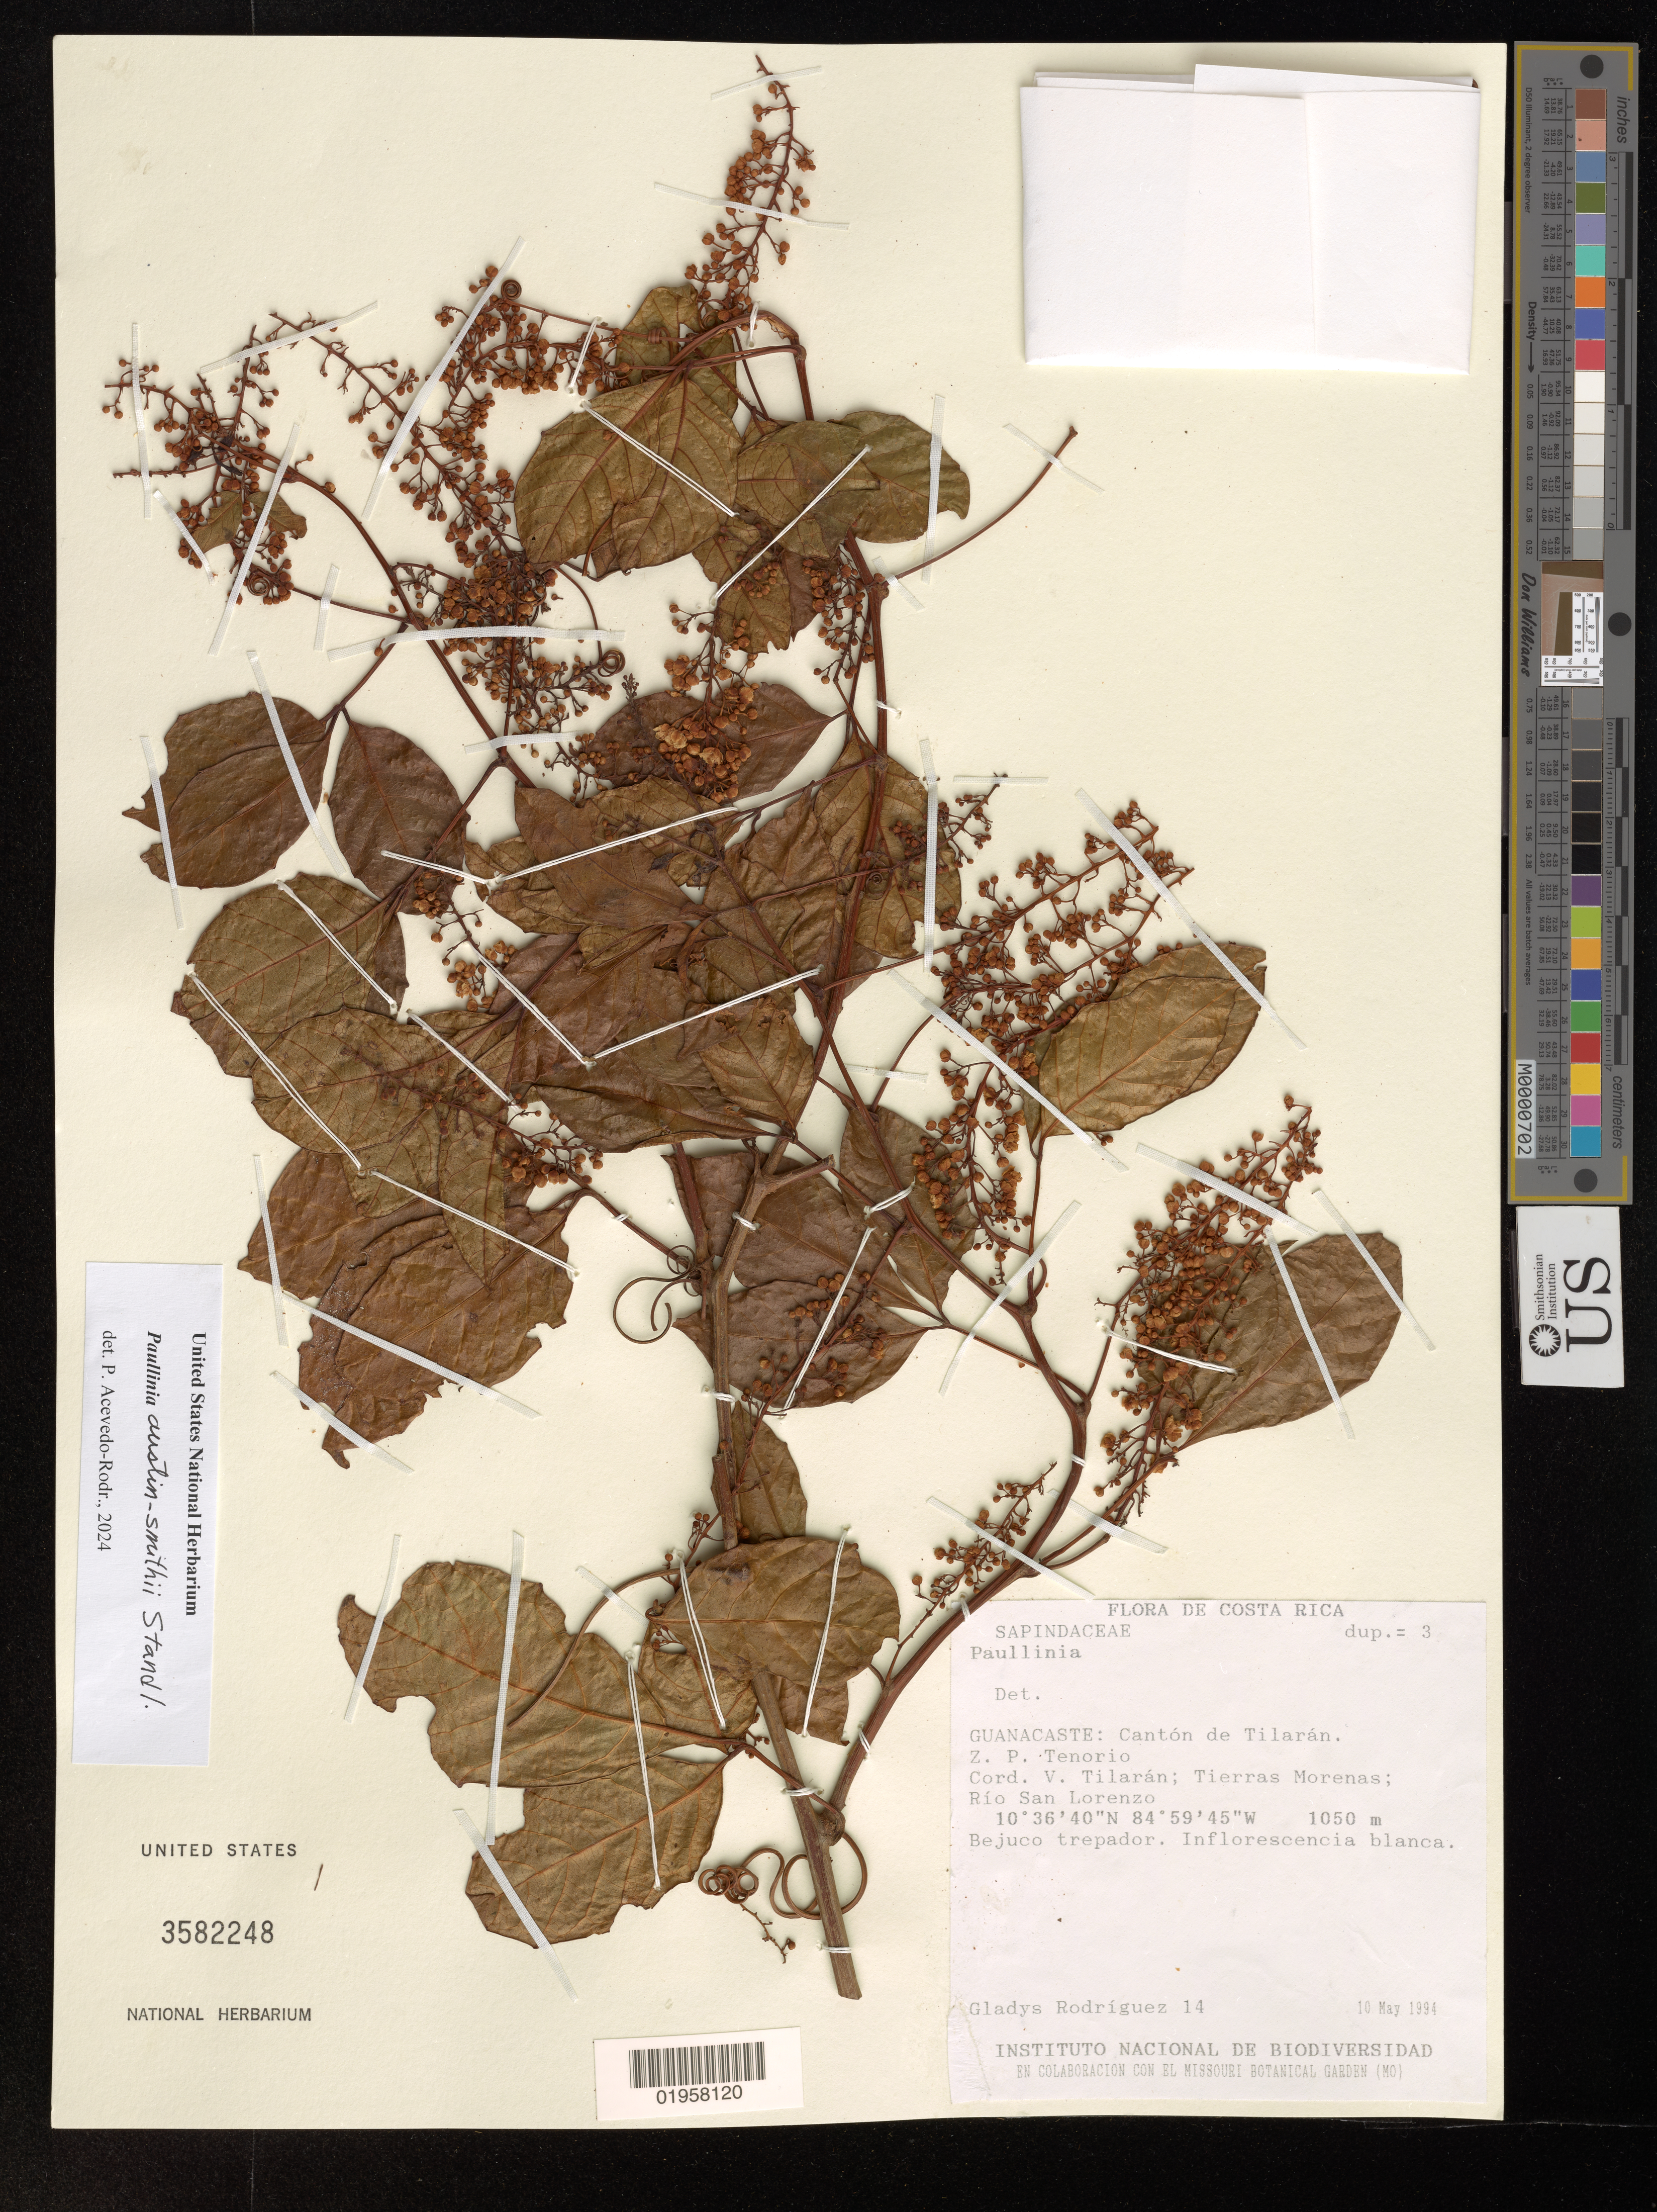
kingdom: Plantae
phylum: Tracheophyta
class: Magnoliopsida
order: Sapindales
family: Sapindaceae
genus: Paullinia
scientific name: Paullinia austin-smithii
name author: Standl.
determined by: Acevedo-Rodriguez, P., (US), Smithsonian Institution - National Museum of Natural History (UNITED STATES)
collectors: G. Rodríguez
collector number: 14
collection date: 1994-05-10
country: Costa Rica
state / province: Guanacaste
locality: Cantón de Tilarán. A.P. Tenorio. Cord. V. Tilarán; Tierras Morenas; Río San Lorenzo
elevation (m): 1050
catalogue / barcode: US 3582248